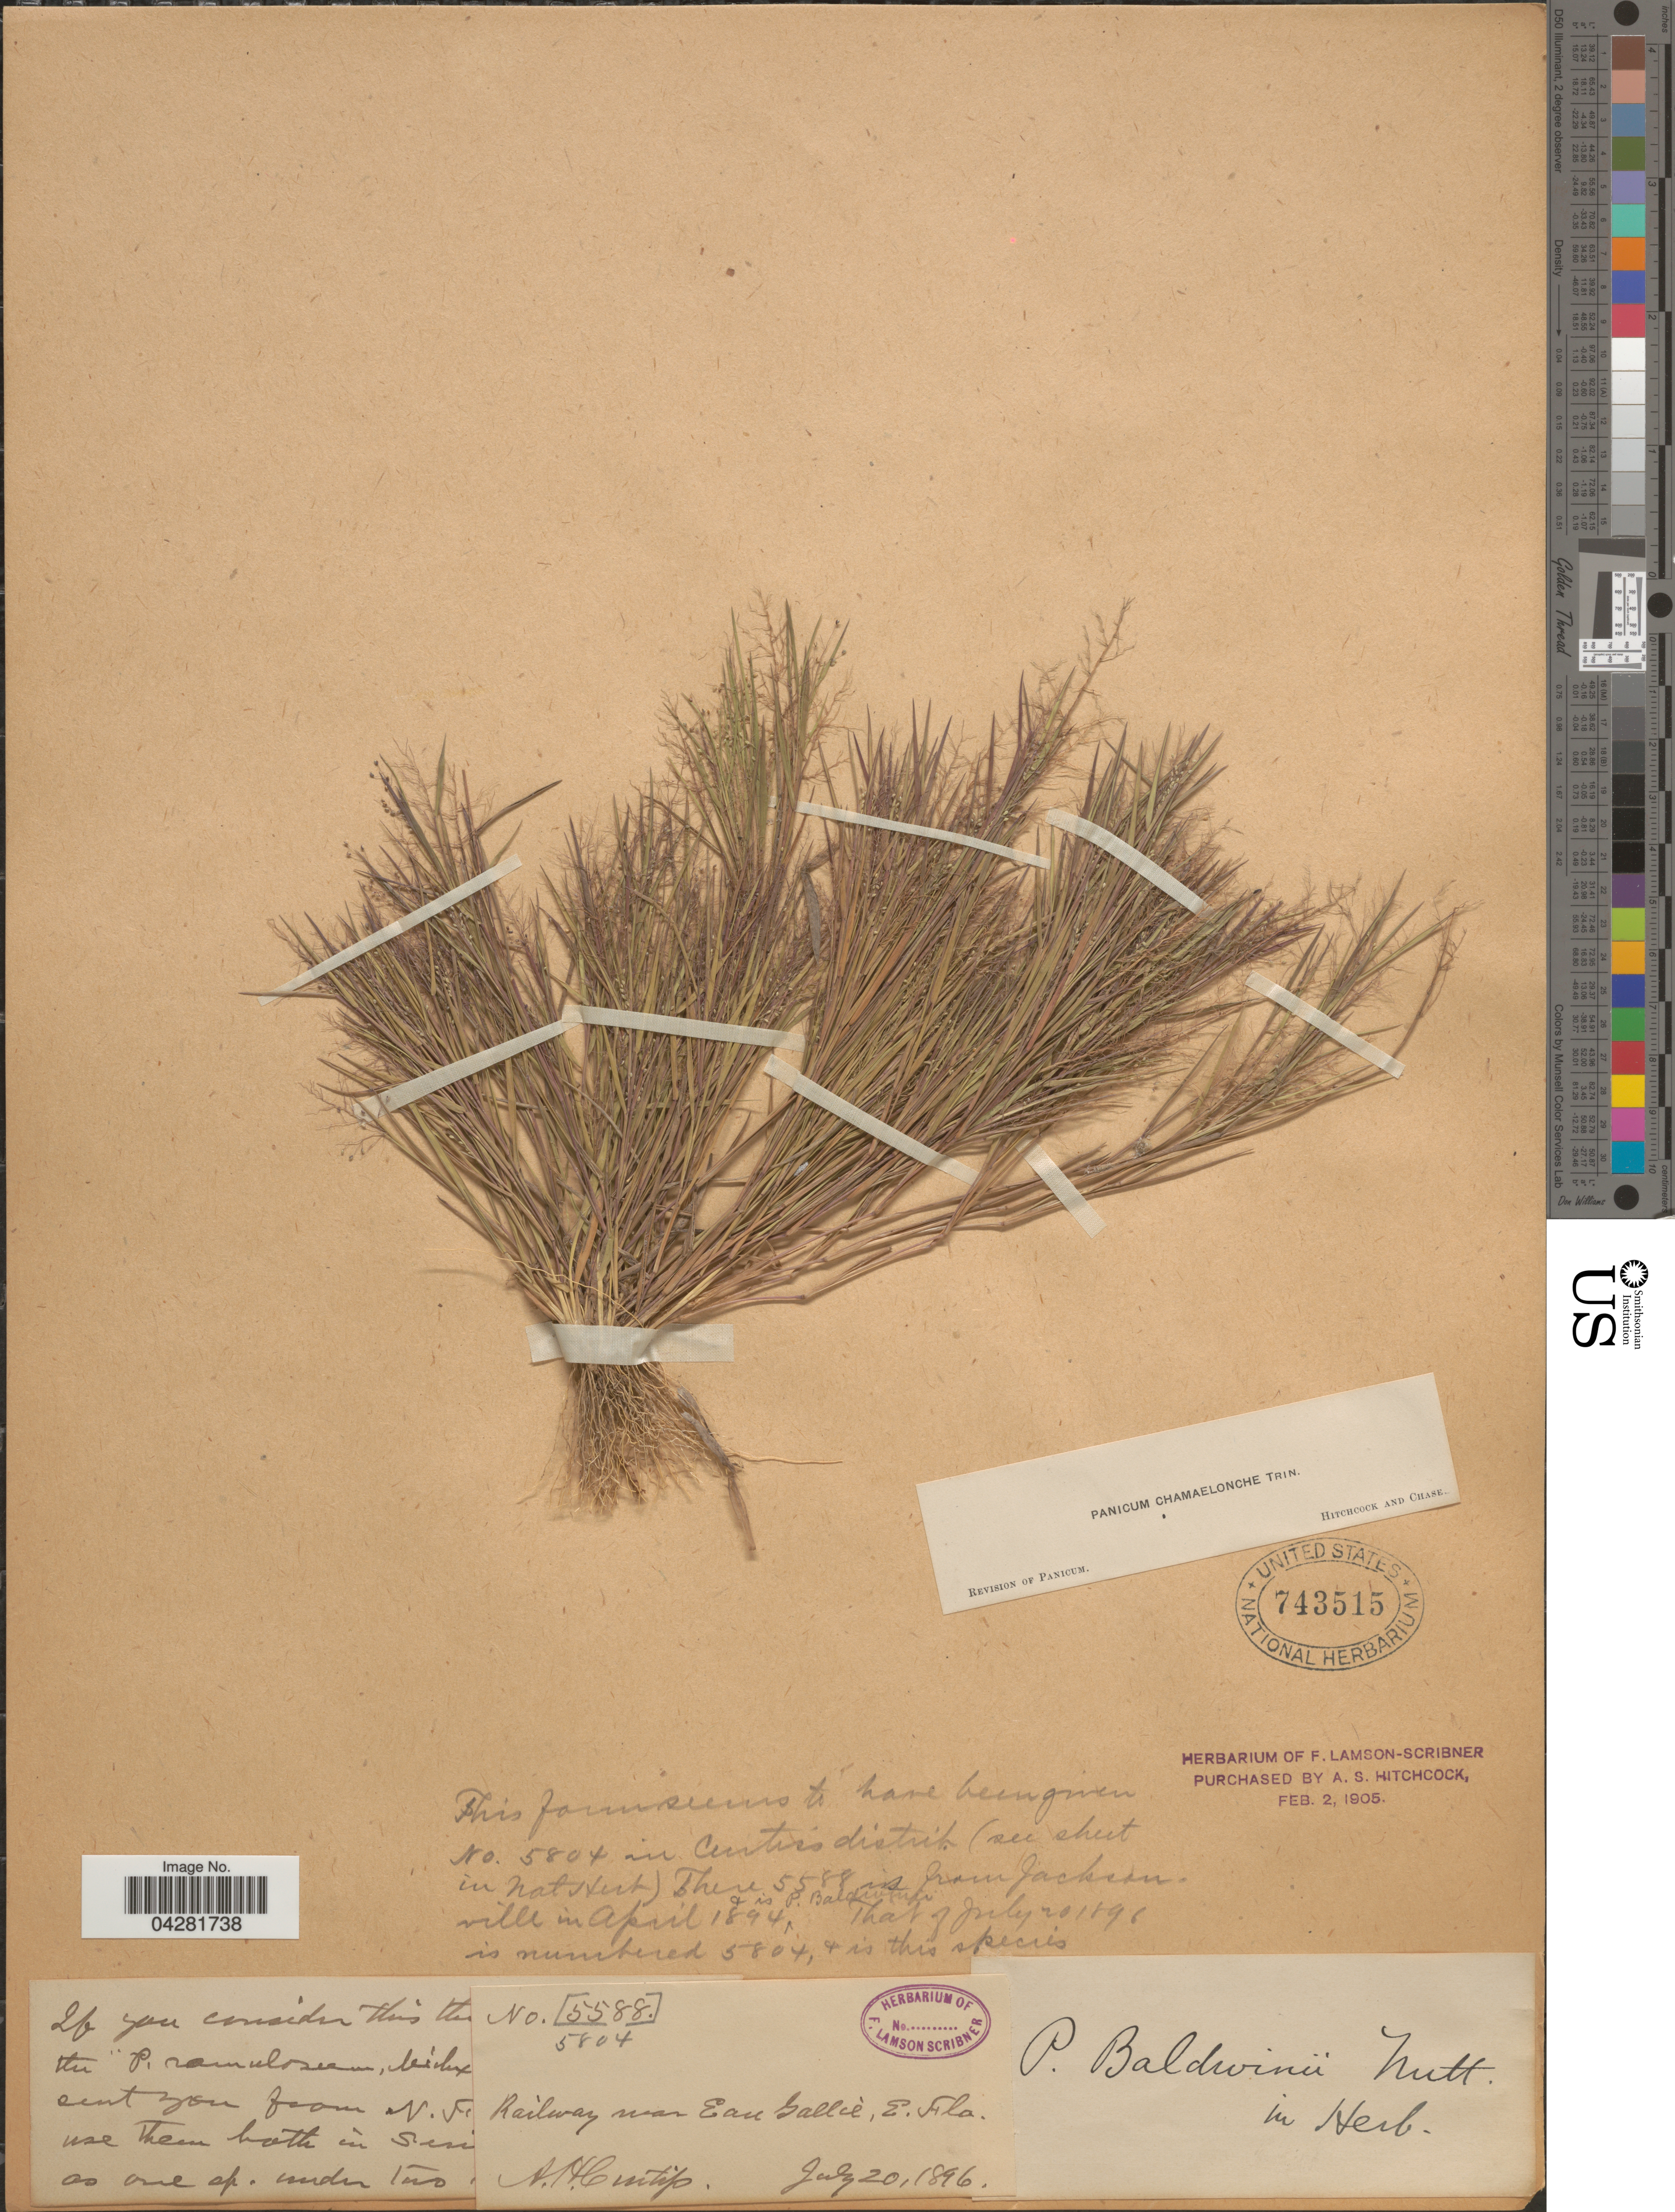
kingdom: Plantae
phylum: Tracheophyta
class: Liliopsida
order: Poales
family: Poaceae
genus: Dichanthelium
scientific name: Dichanthelium ensifolium var. ensifolium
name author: (Baldwin ex Elliot) Gould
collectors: A. H. Curtiss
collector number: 5588/5804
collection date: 1896-07-20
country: United States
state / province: Florida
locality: Railway near Eau Gallie, E. Fla.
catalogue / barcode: US 743515